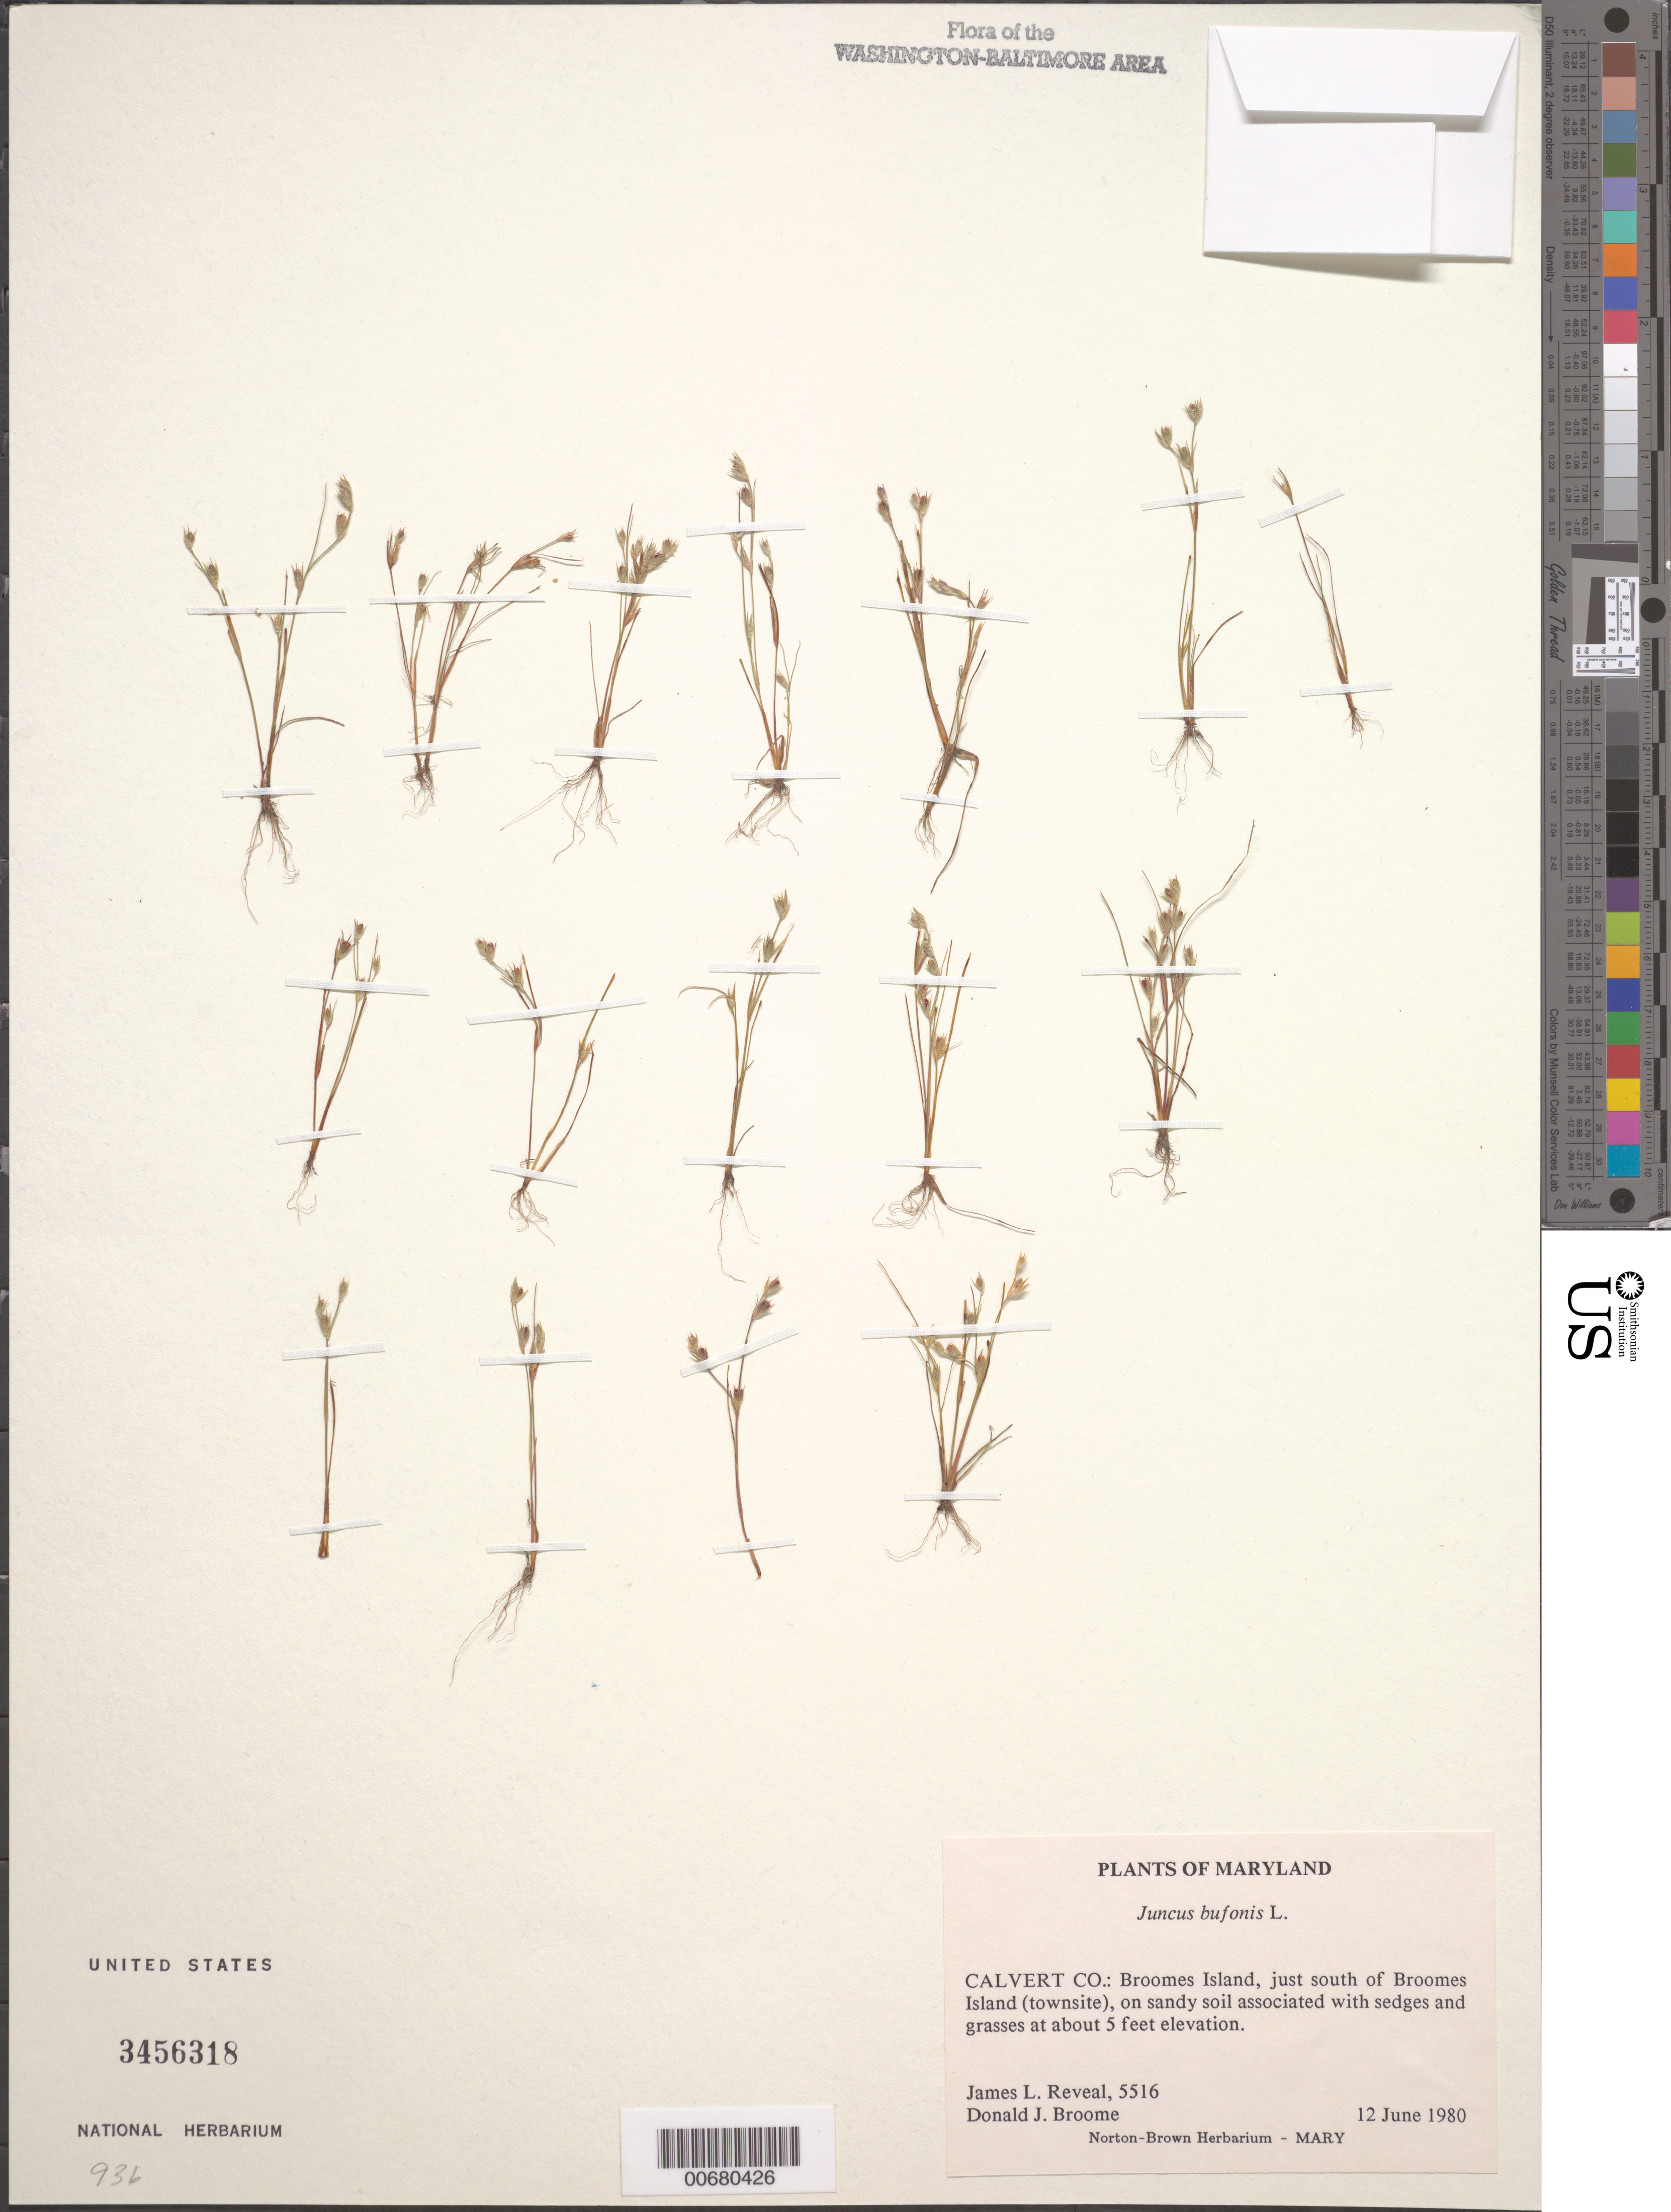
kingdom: Plantae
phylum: Tracheophyta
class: Liliopsida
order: Poales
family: Juncaceae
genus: Juncus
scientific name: Juncus bufonius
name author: L.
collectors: J. L. Reveal & D. Broome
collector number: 5514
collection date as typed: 12 Jun 1980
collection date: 1980-06-12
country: United States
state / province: Maryland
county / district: Calvert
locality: Just S of Broomes Island (townsite)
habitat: On sandy soil associated with sedges and grasses at about 5 feet elevation.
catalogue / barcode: US 3456318